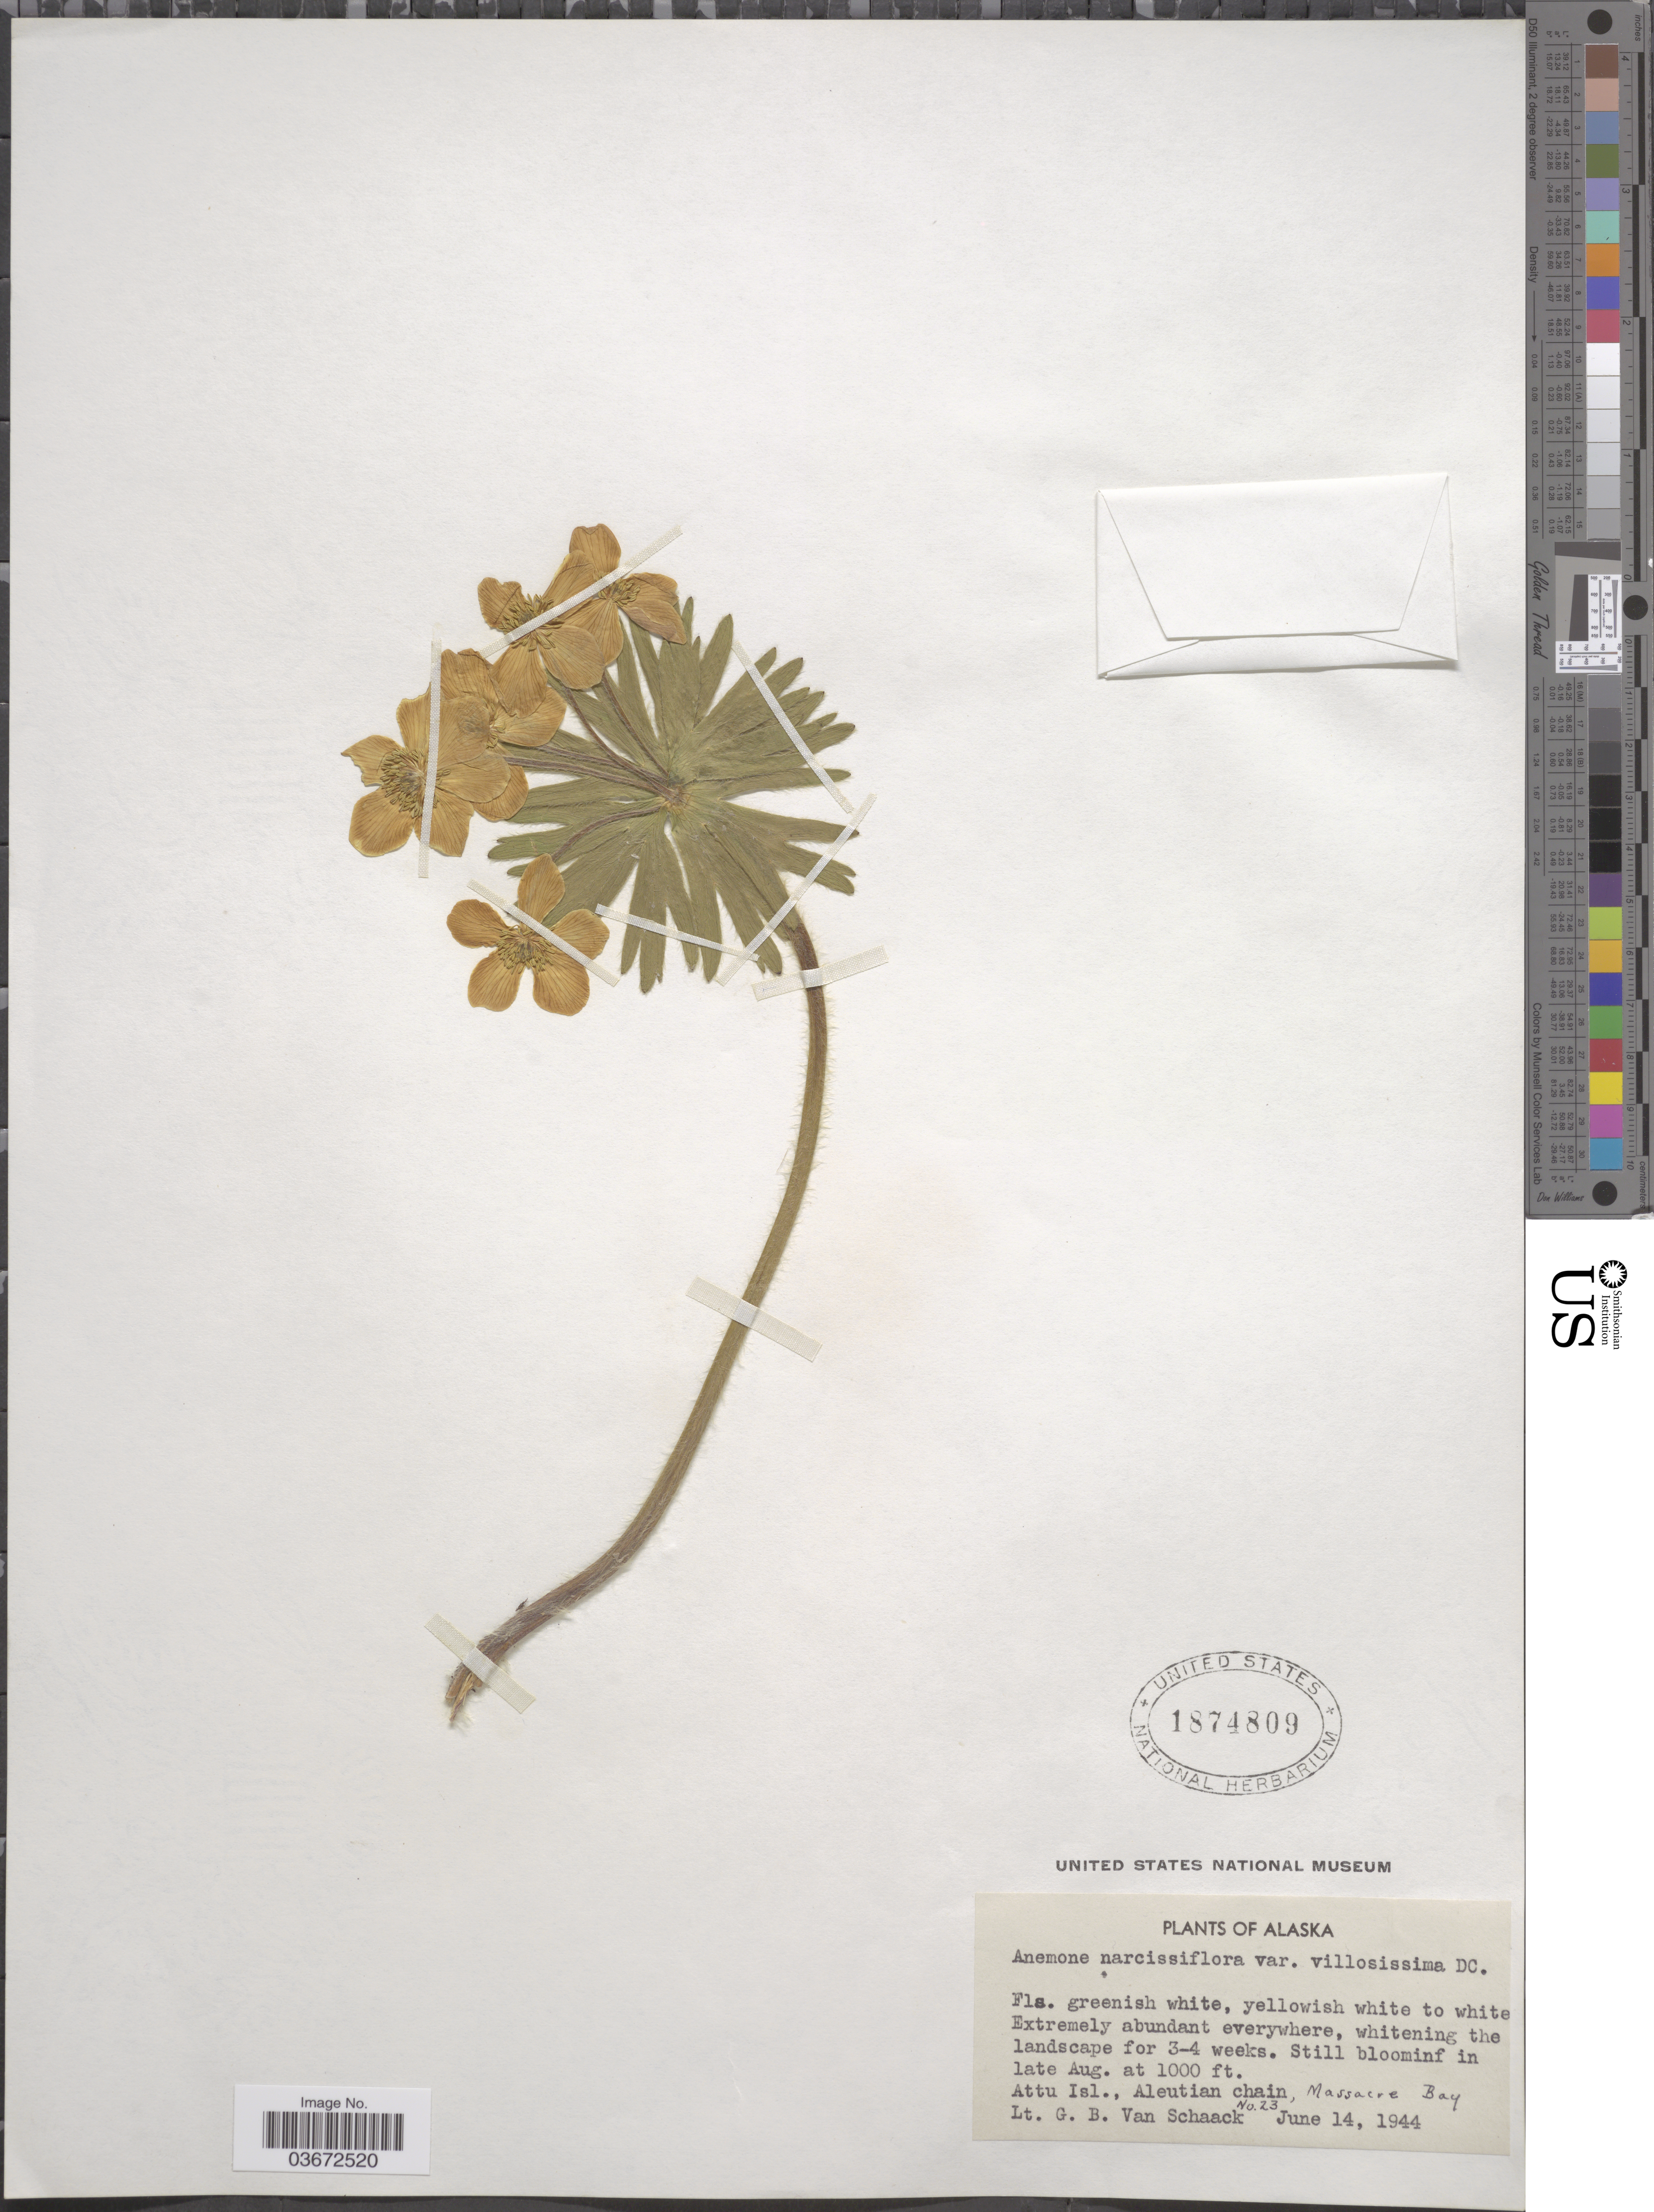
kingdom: Plantae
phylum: Tracheophyta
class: Magnoliopsida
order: Ranunculales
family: Ranunculaceae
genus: Anemone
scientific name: Anemone narcissiflora var. villosissima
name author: DC.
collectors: G. Van Schaack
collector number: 23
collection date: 1944-06-14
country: United States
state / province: Alaska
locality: Attu Isl., Aleutian chain. Massacre Bay.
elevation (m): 305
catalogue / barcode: US 1874809